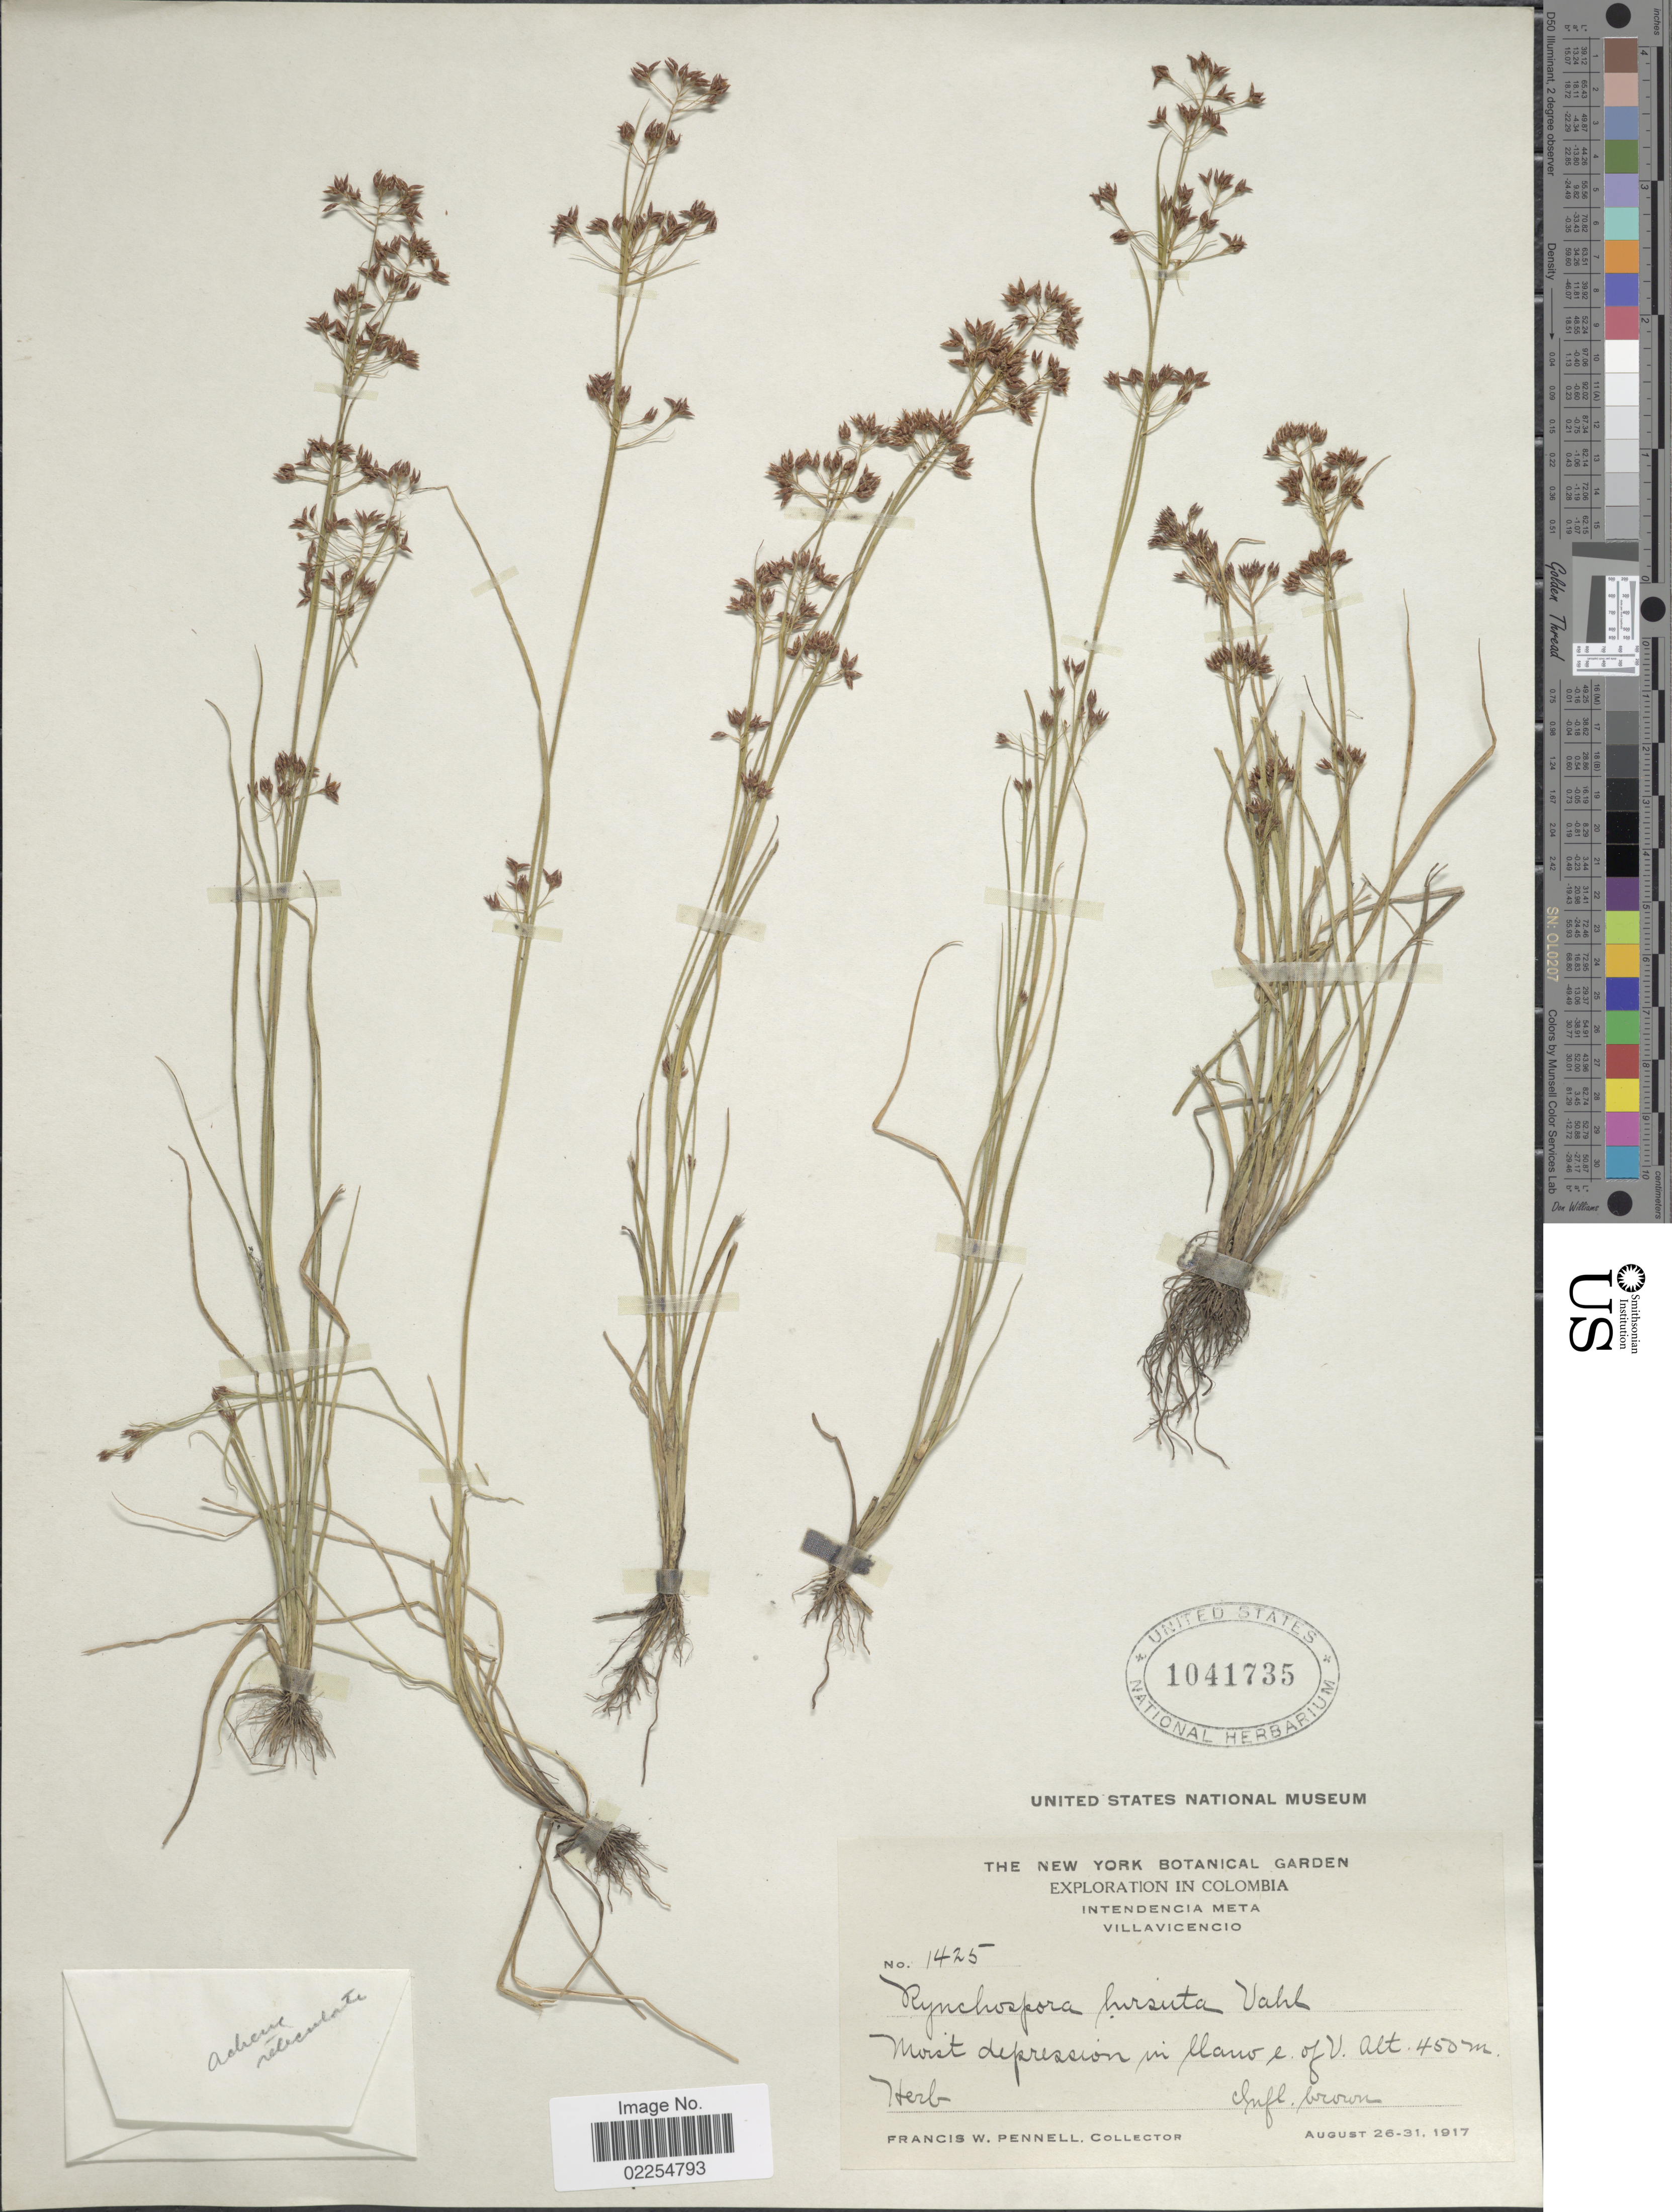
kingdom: Plantae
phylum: Tracheophyta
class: Liliopsida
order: Poales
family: Cyperaceae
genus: Rhynchospora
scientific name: Rhynchospora hirsuta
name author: (Vahl) Vahl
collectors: F. W. Pennell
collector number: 1425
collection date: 1917-08-26/1917-08-31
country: Colombia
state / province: Meta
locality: Villavicencio, E of V.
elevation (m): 450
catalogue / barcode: US 1041735